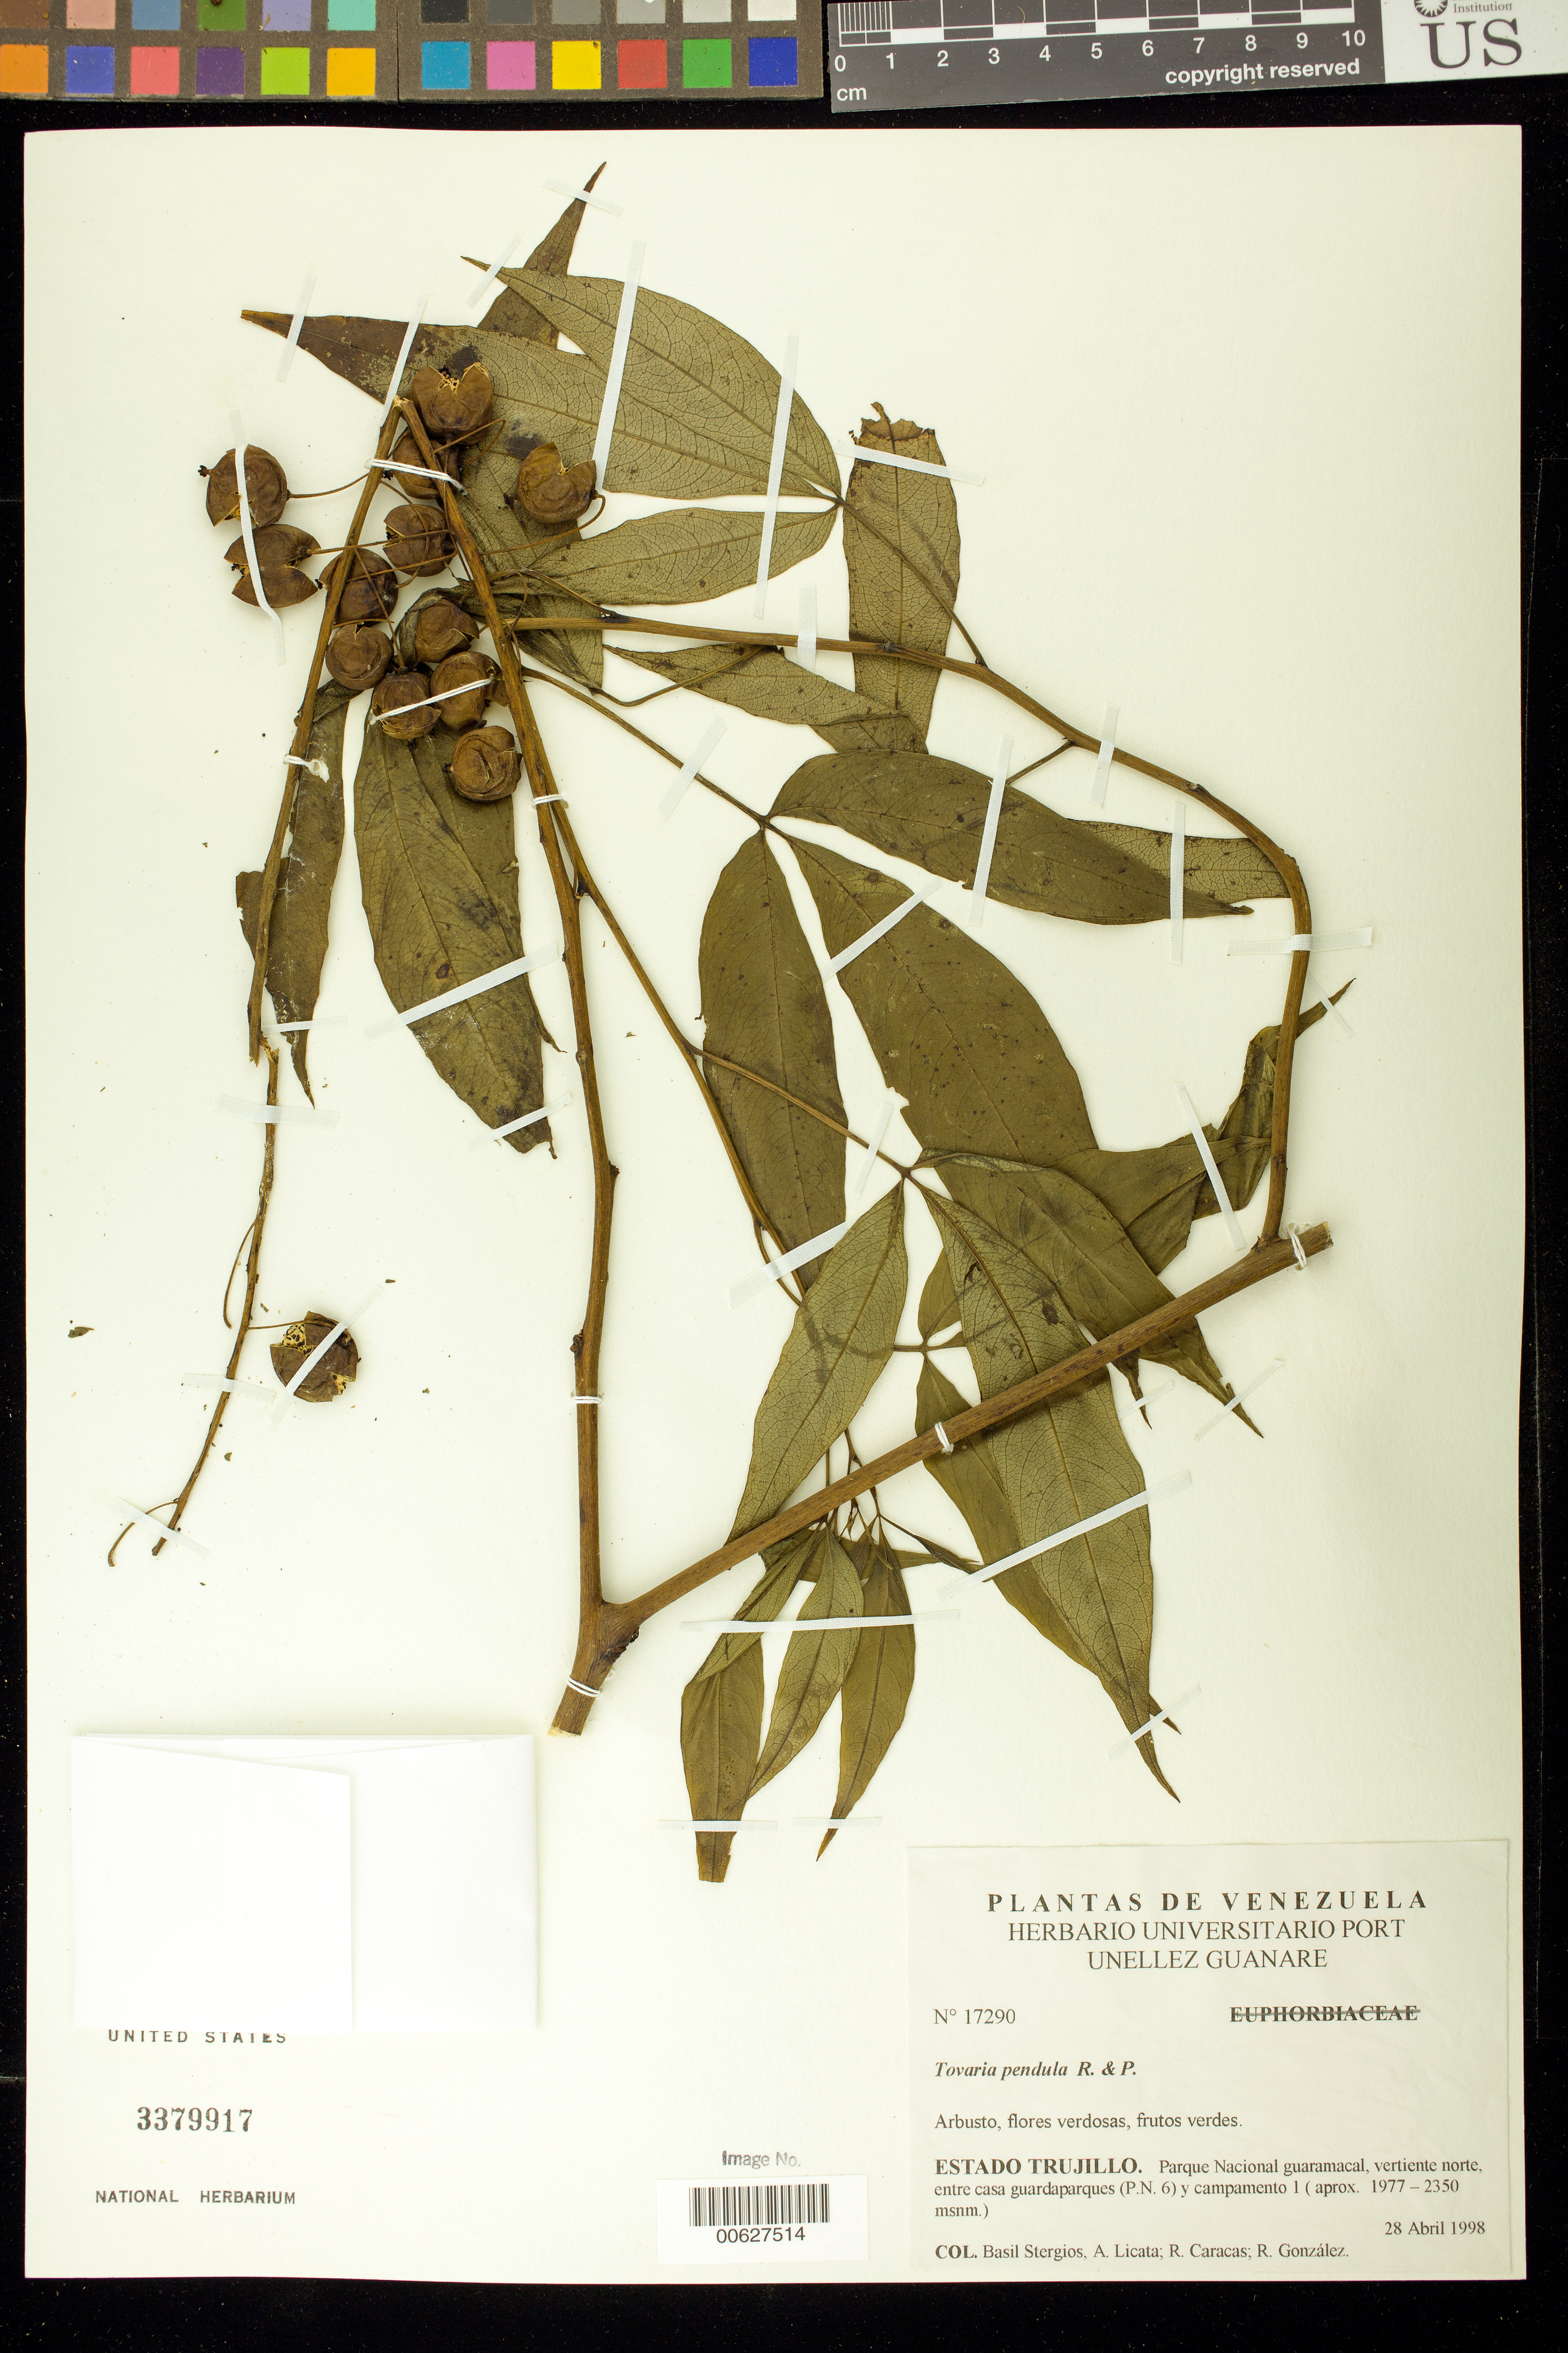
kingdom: Plantae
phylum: Tracheophyta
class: Magnoliopsida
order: Brassicales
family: Tovariaceae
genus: Tovaria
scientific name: Tovaria pendula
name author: Ruiz & Pav.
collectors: B. G. Stergios, A. Licata, R. Caracas & R. González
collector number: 17290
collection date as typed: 28 Apr 1998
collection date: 1998-04-28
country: Venezuela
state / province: Trujillo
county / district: Boconó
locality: Parque Nacional Guaramacal, vertiente N, entre casa guardaparques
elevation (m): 1977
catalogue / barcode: US 3379917